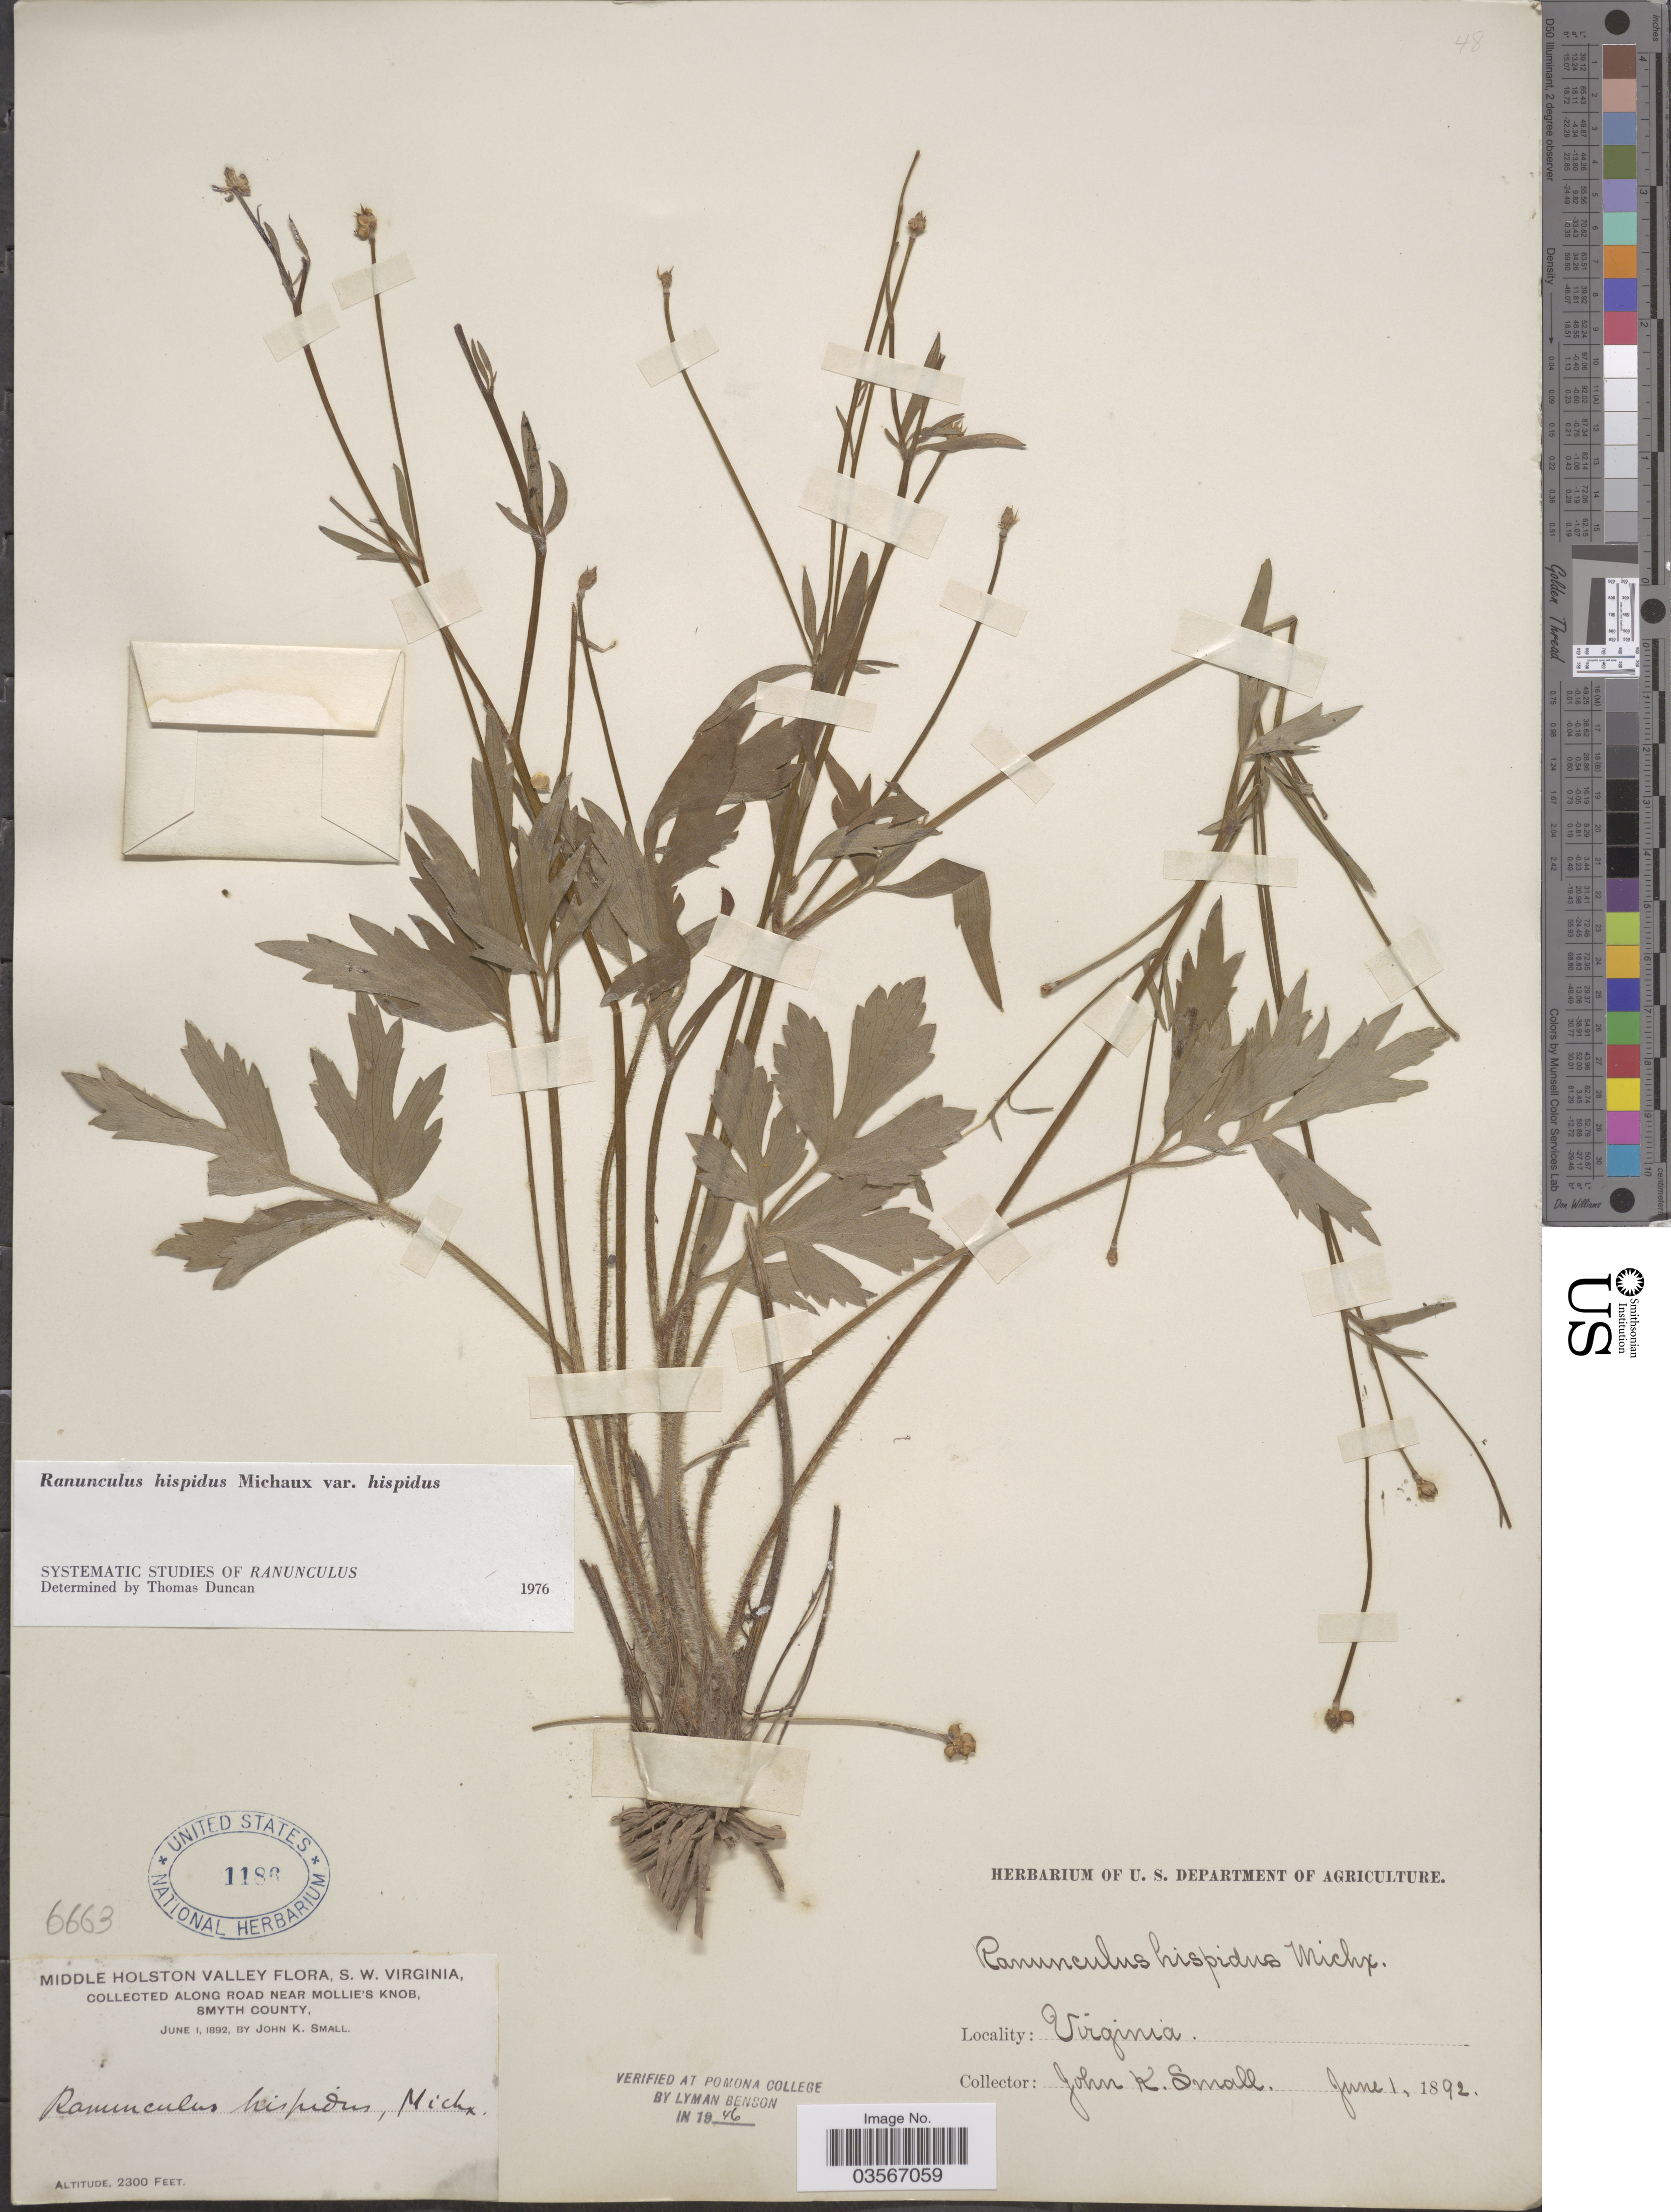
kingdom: Plantae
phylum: Tracheophyta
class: Magnoliopsida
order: Ranunculales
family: Ranunculaceae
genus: Ranunculus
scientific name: Ranunculus hispidus var. hispidus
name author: Michx.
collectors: J. K. Small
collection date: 1892-06-01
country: United States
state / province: Virginia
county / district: Smyth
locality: Middle Houston Valley, S.W. Virginia. Along road near Mollie's Knob, Smyth County.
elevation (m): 701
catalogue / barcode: US 1186